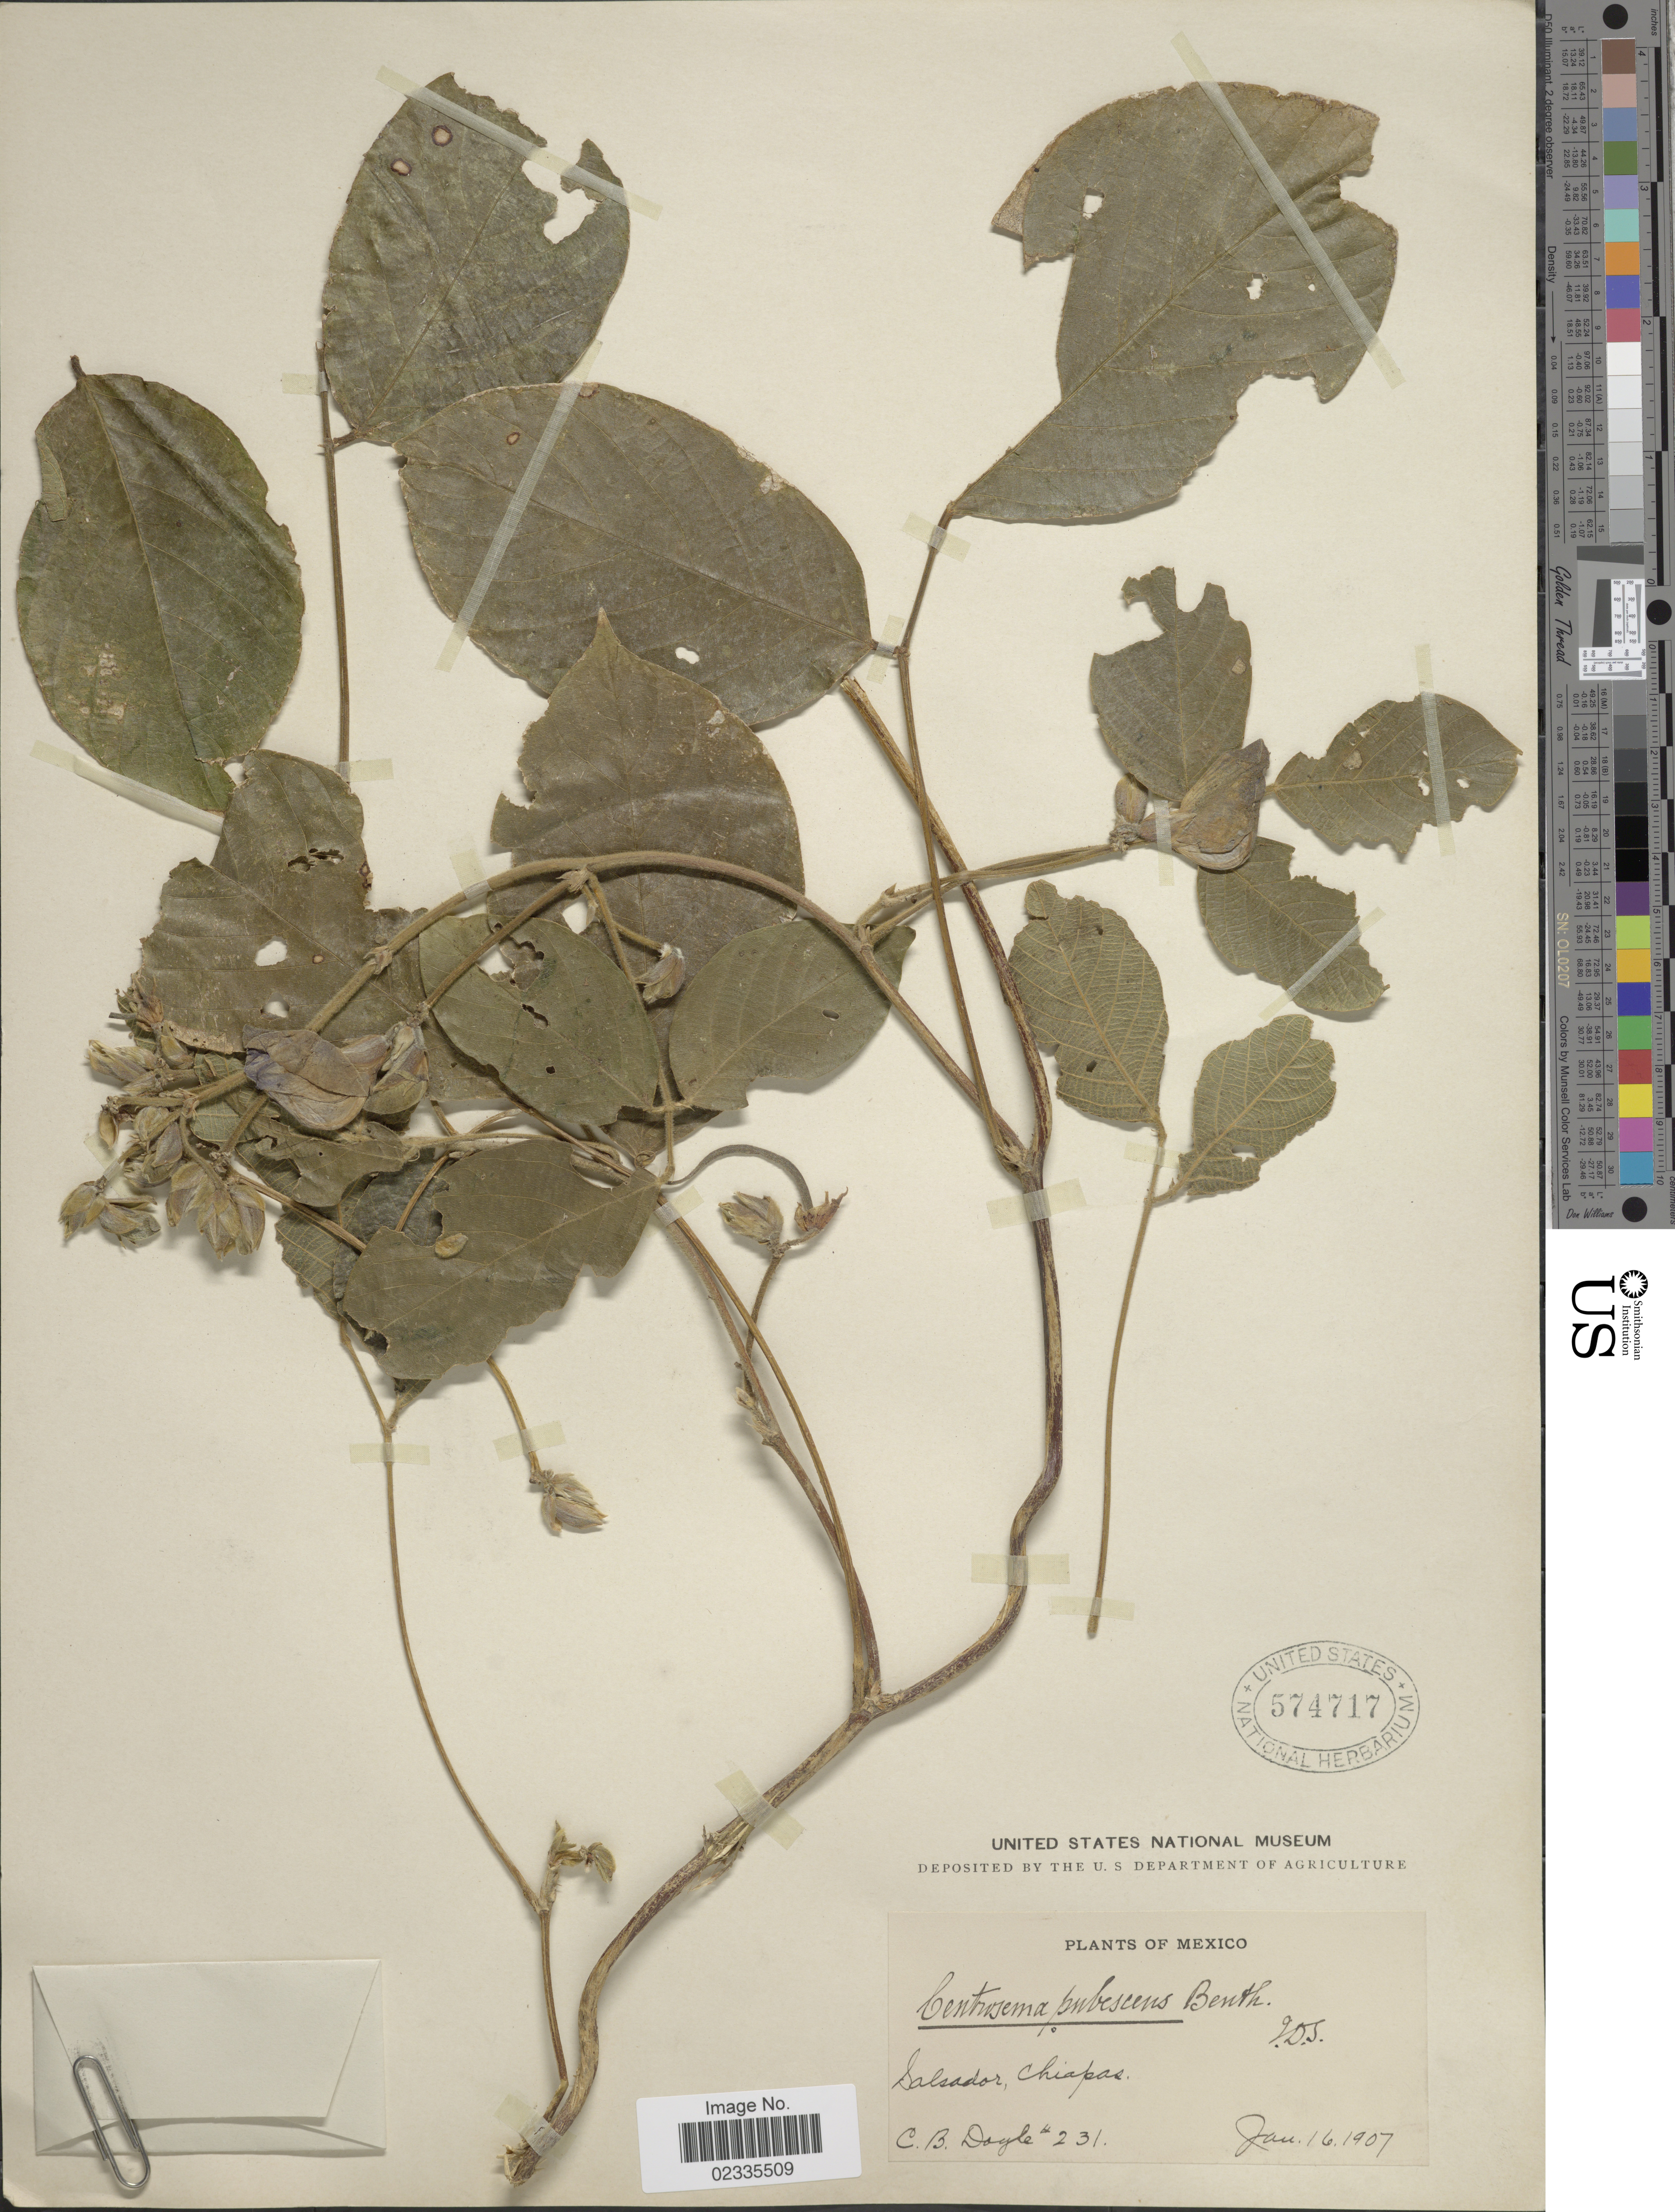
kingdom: Plantae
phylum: Tracheophyta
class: Magnoliopsida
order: Fabales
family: Fabaceae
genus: Centrosema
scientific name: Centrosema pubescens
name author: Benth.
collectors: C. Doyle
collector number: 231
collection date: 1907-01-16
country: Mexico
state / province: Chiapas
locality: Salsador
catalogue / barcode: US 574717